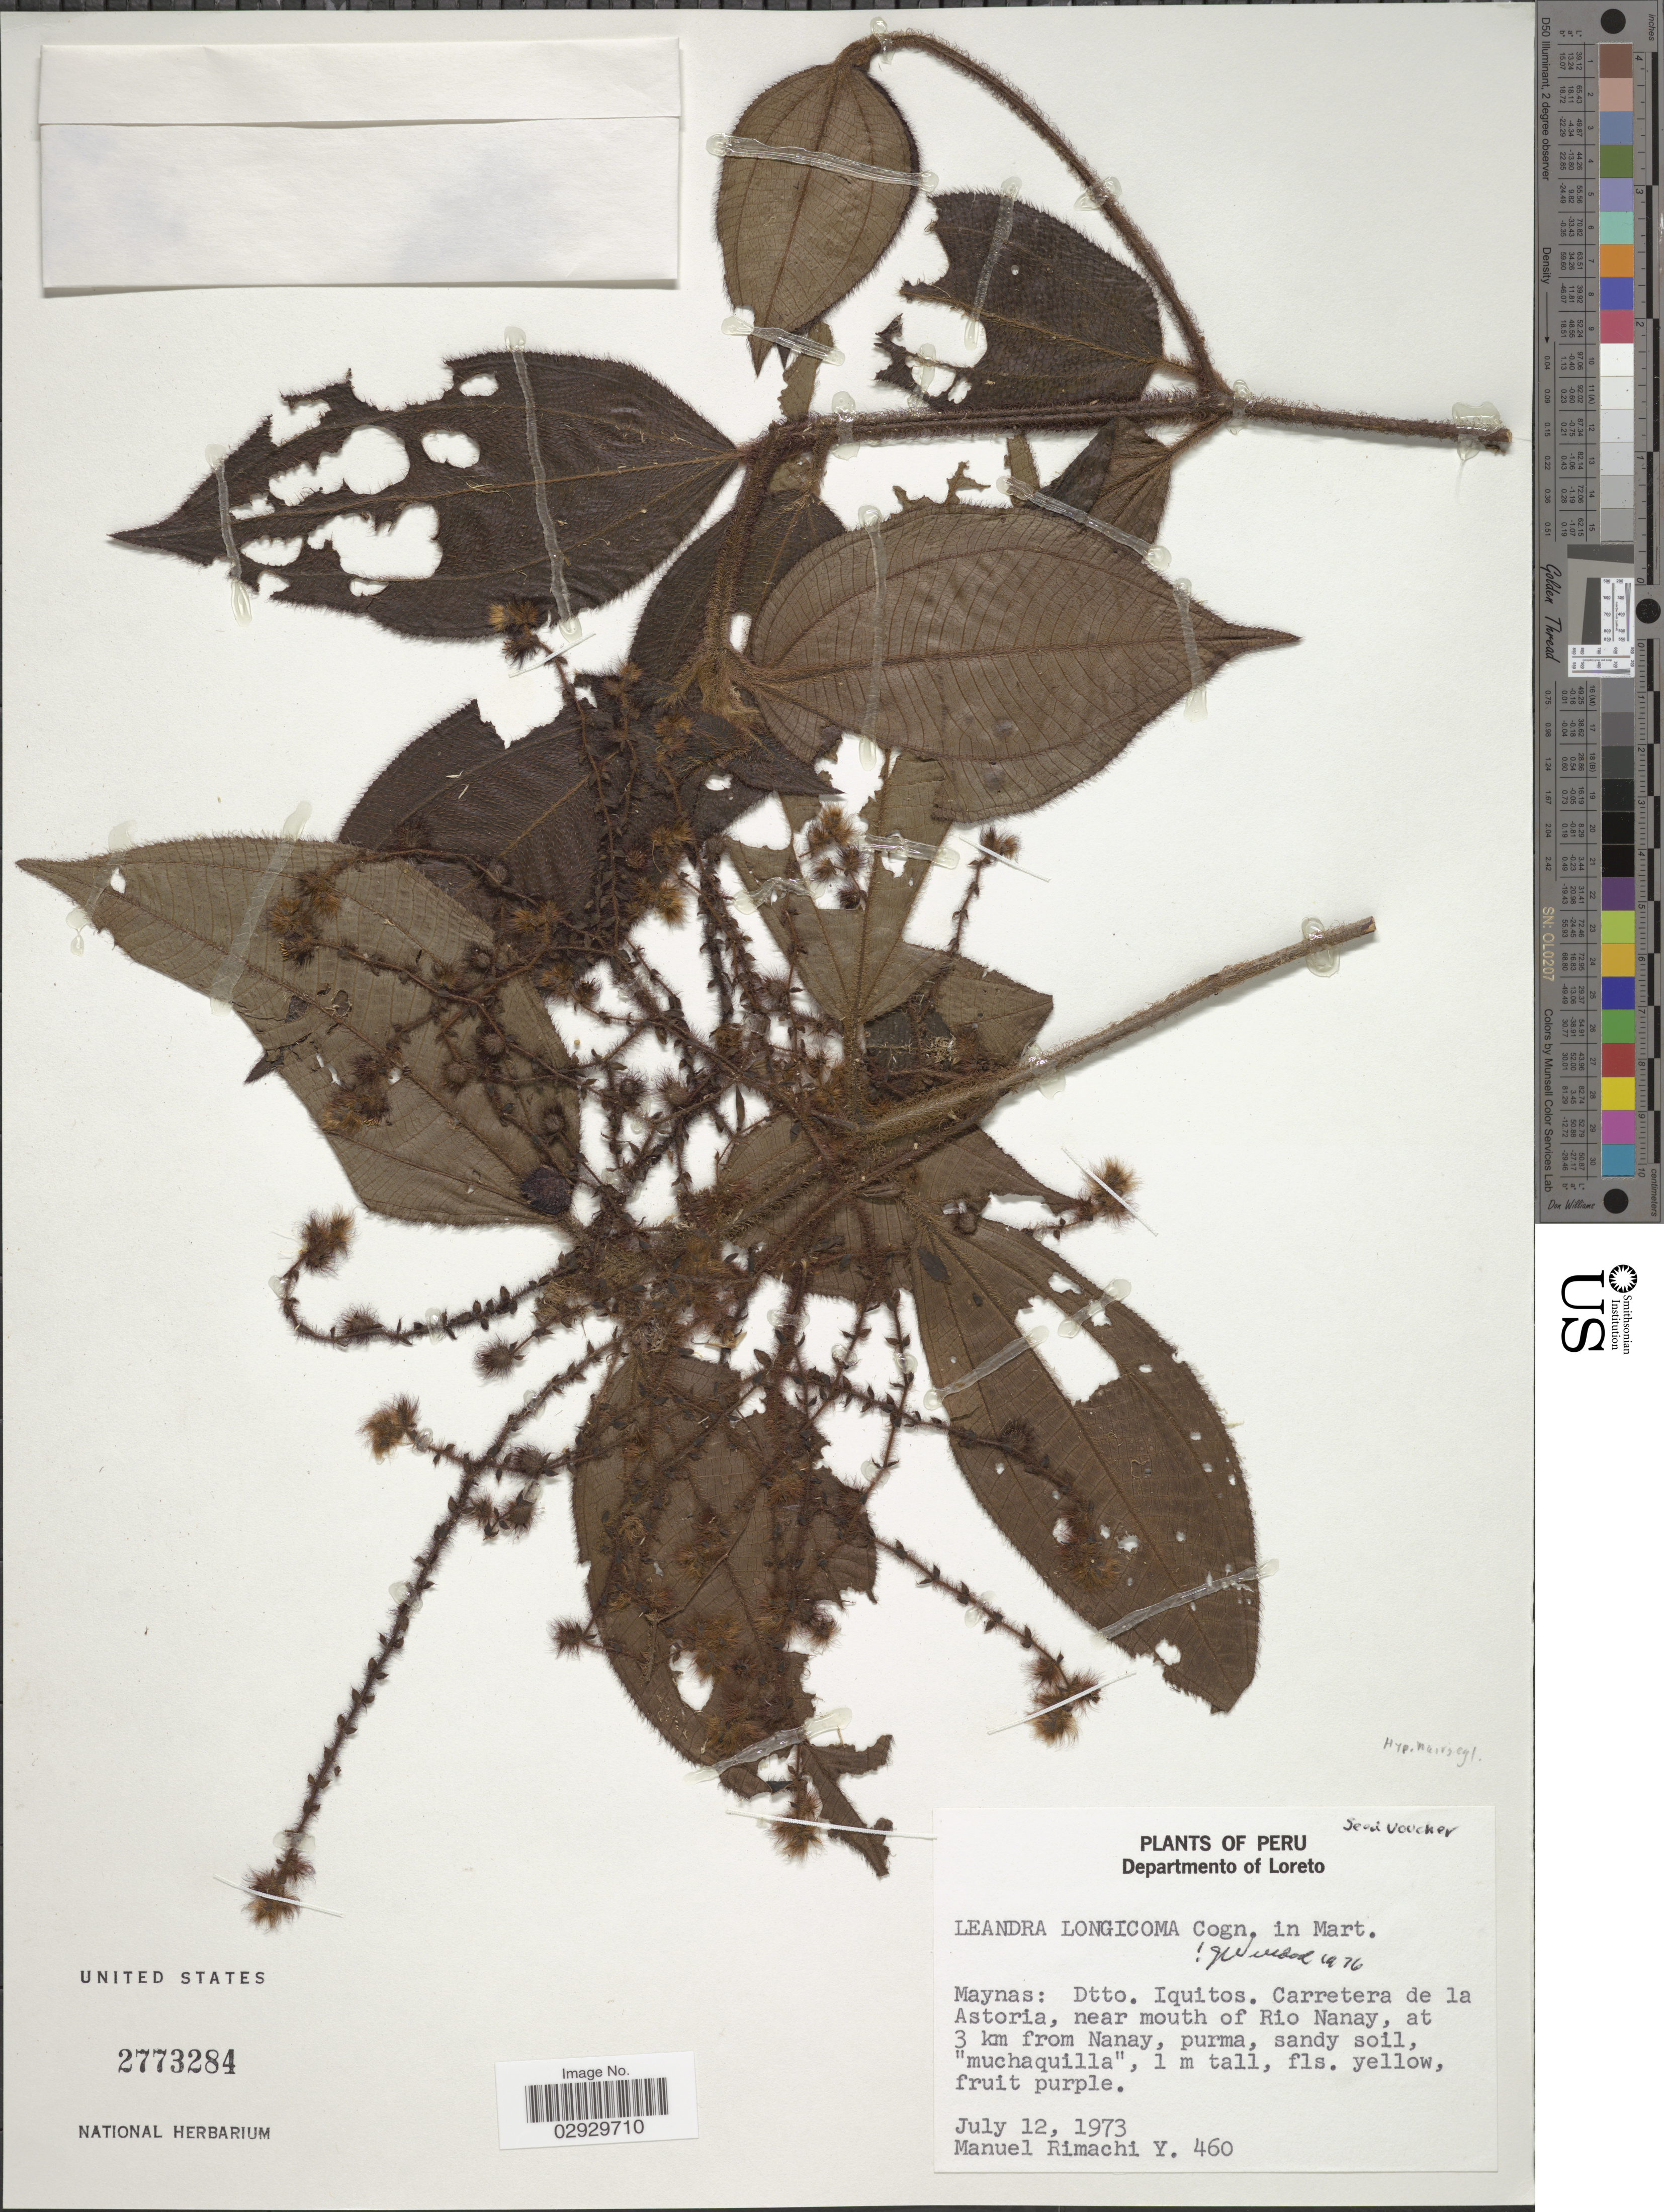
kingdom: Plantae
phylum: Tracheophyta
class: Magnoliopsida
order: Myrtales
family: Melastomataceae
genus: Leandra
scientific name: Leandra longicoma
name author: Cogn.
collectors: M. Rimachi Y.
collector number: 460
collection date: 1973-07-12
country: Peru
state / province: Loreto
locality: Maynas: Dtto. Iquitos. Carretera de la Astoria, near mouth of Rio Nanay, at 3 km from Nanay.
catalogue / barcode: US 2773284